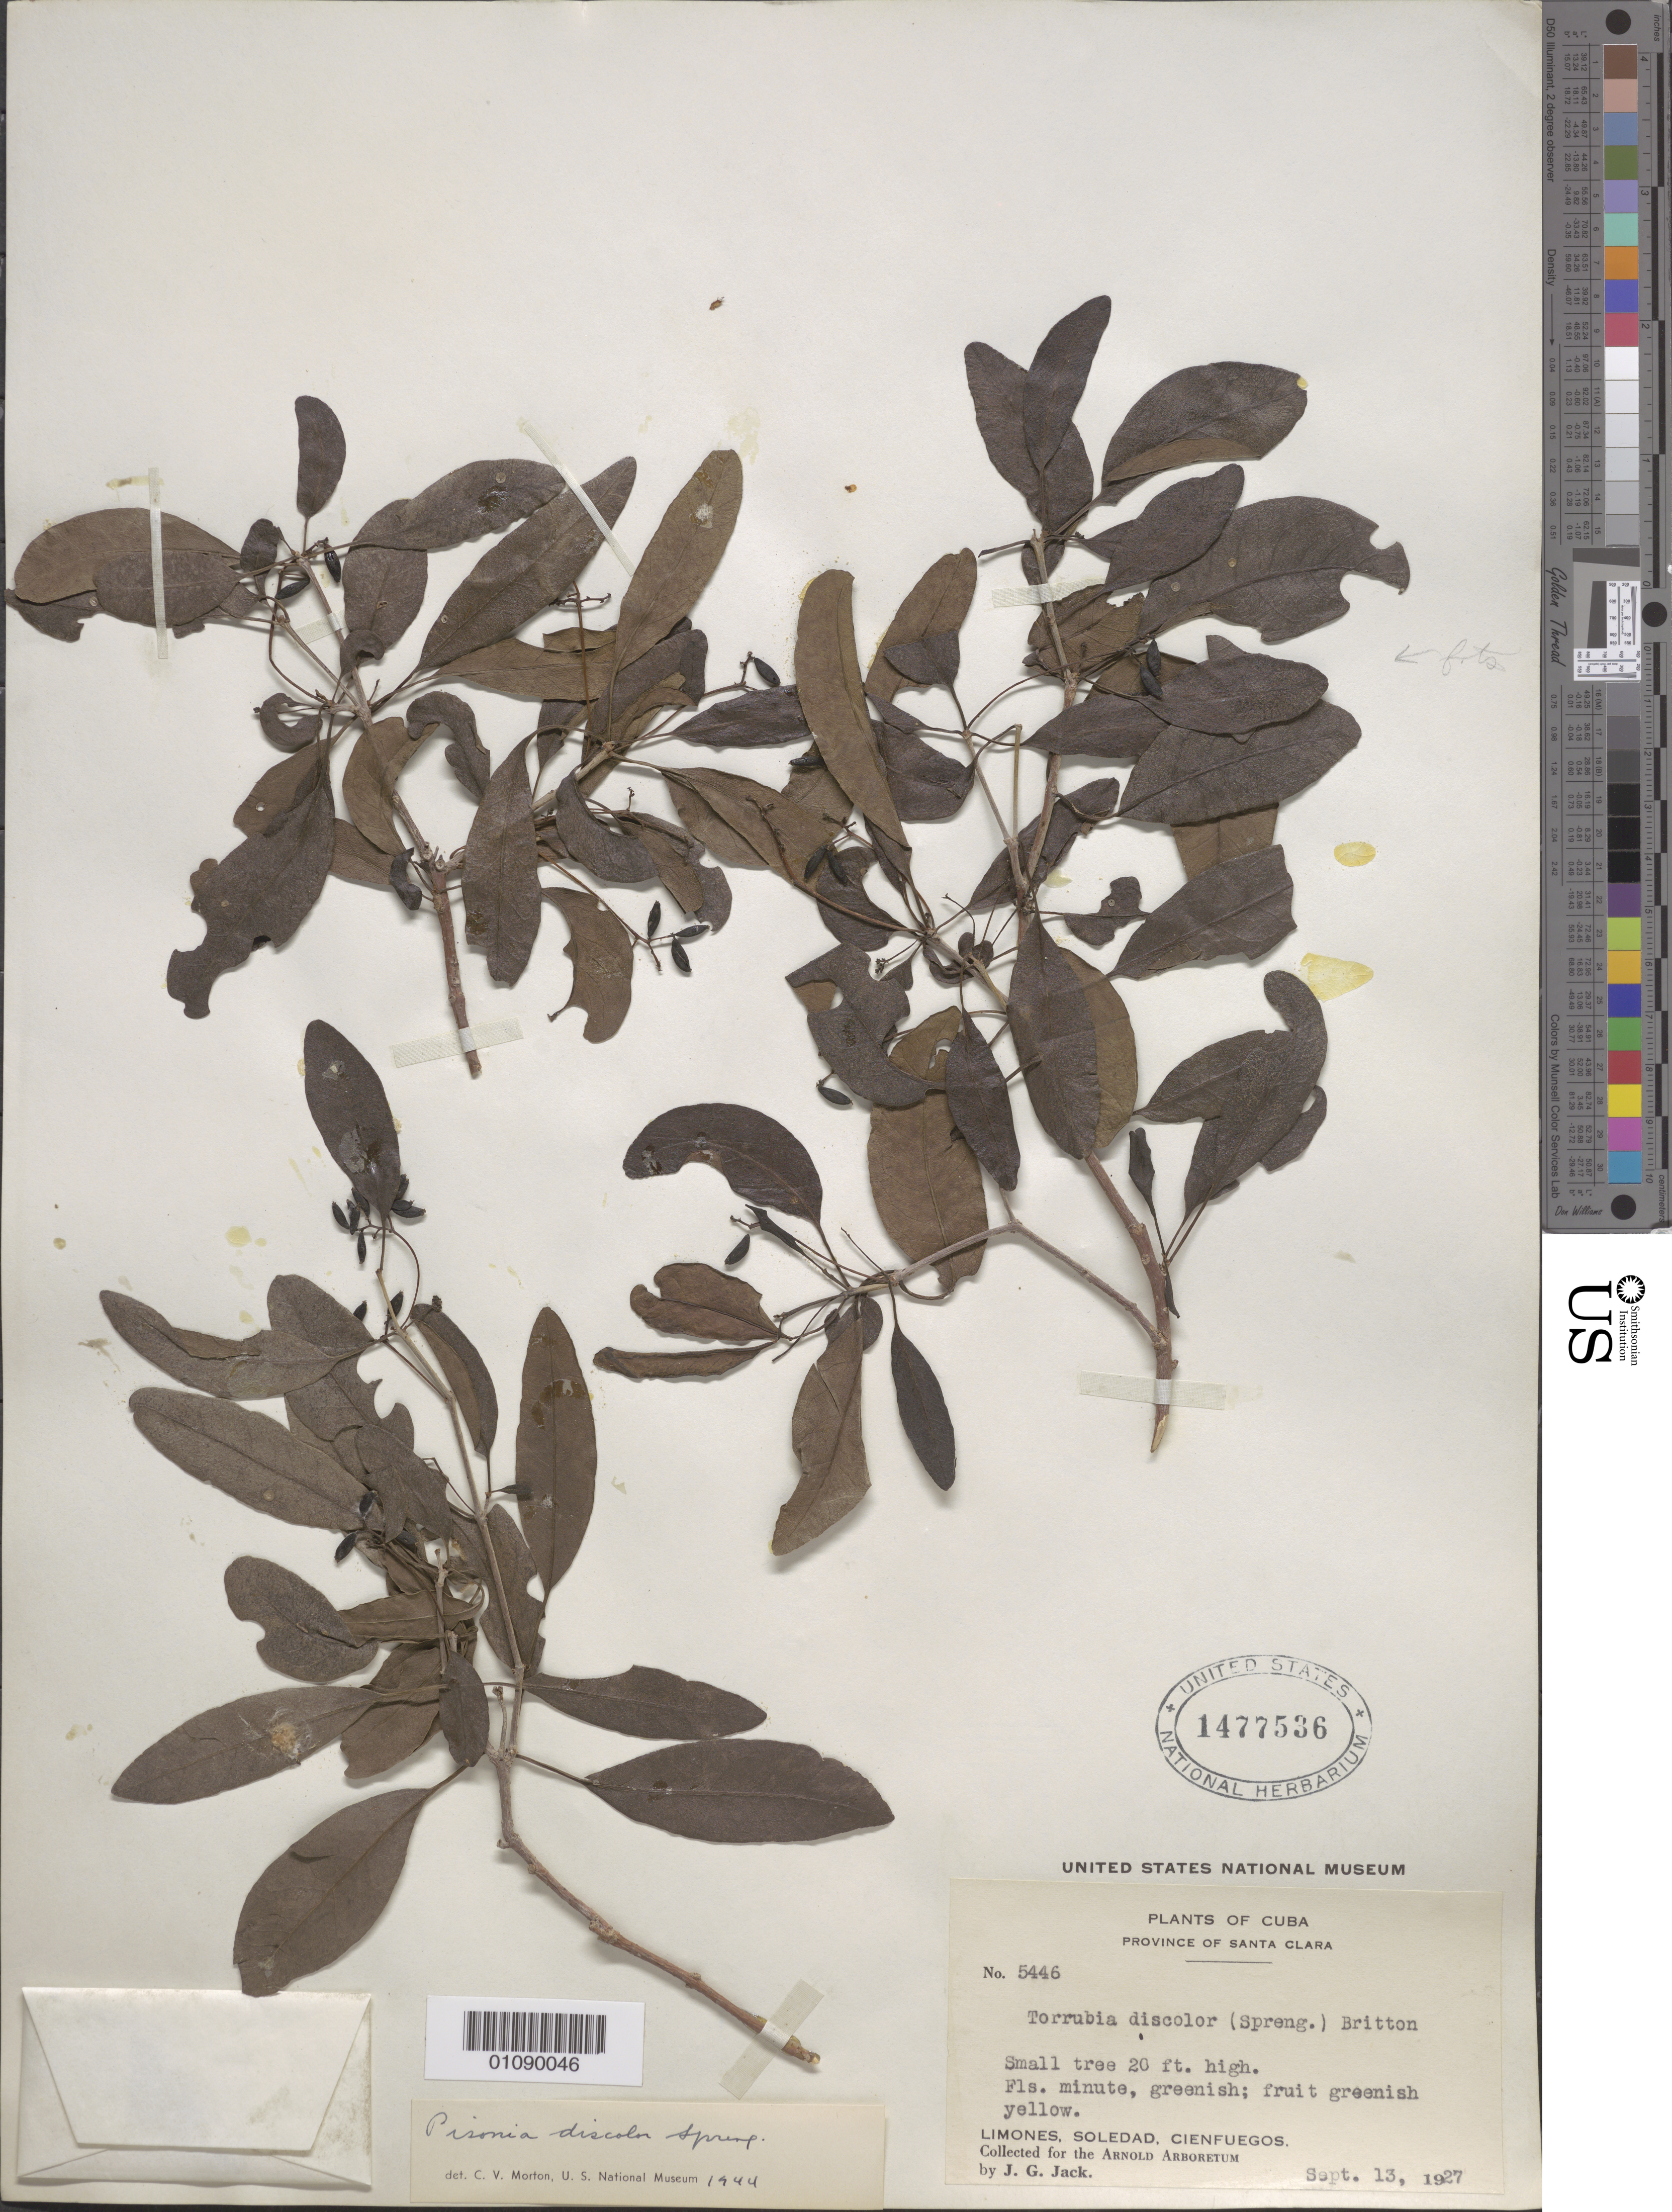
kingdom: Plantae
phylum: Tracheophyta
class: Magnoliopsida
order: Caryophyllales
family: Nyctaginaceae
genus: Guapira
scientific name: Guapira discolor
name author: (Spreng.) Little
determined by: Strong, Mark T., (BOT), Smithsonian Institution - National Museum of Natural History (UNITED STATES)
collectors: J. G. Jack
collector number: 5446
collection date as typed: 13 Sep 1927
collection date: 1927-09-13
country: Cuba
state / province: Cienfuegos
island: Cuba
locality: Cienfuegos, Soledad, Limones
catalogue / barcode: US 1477536